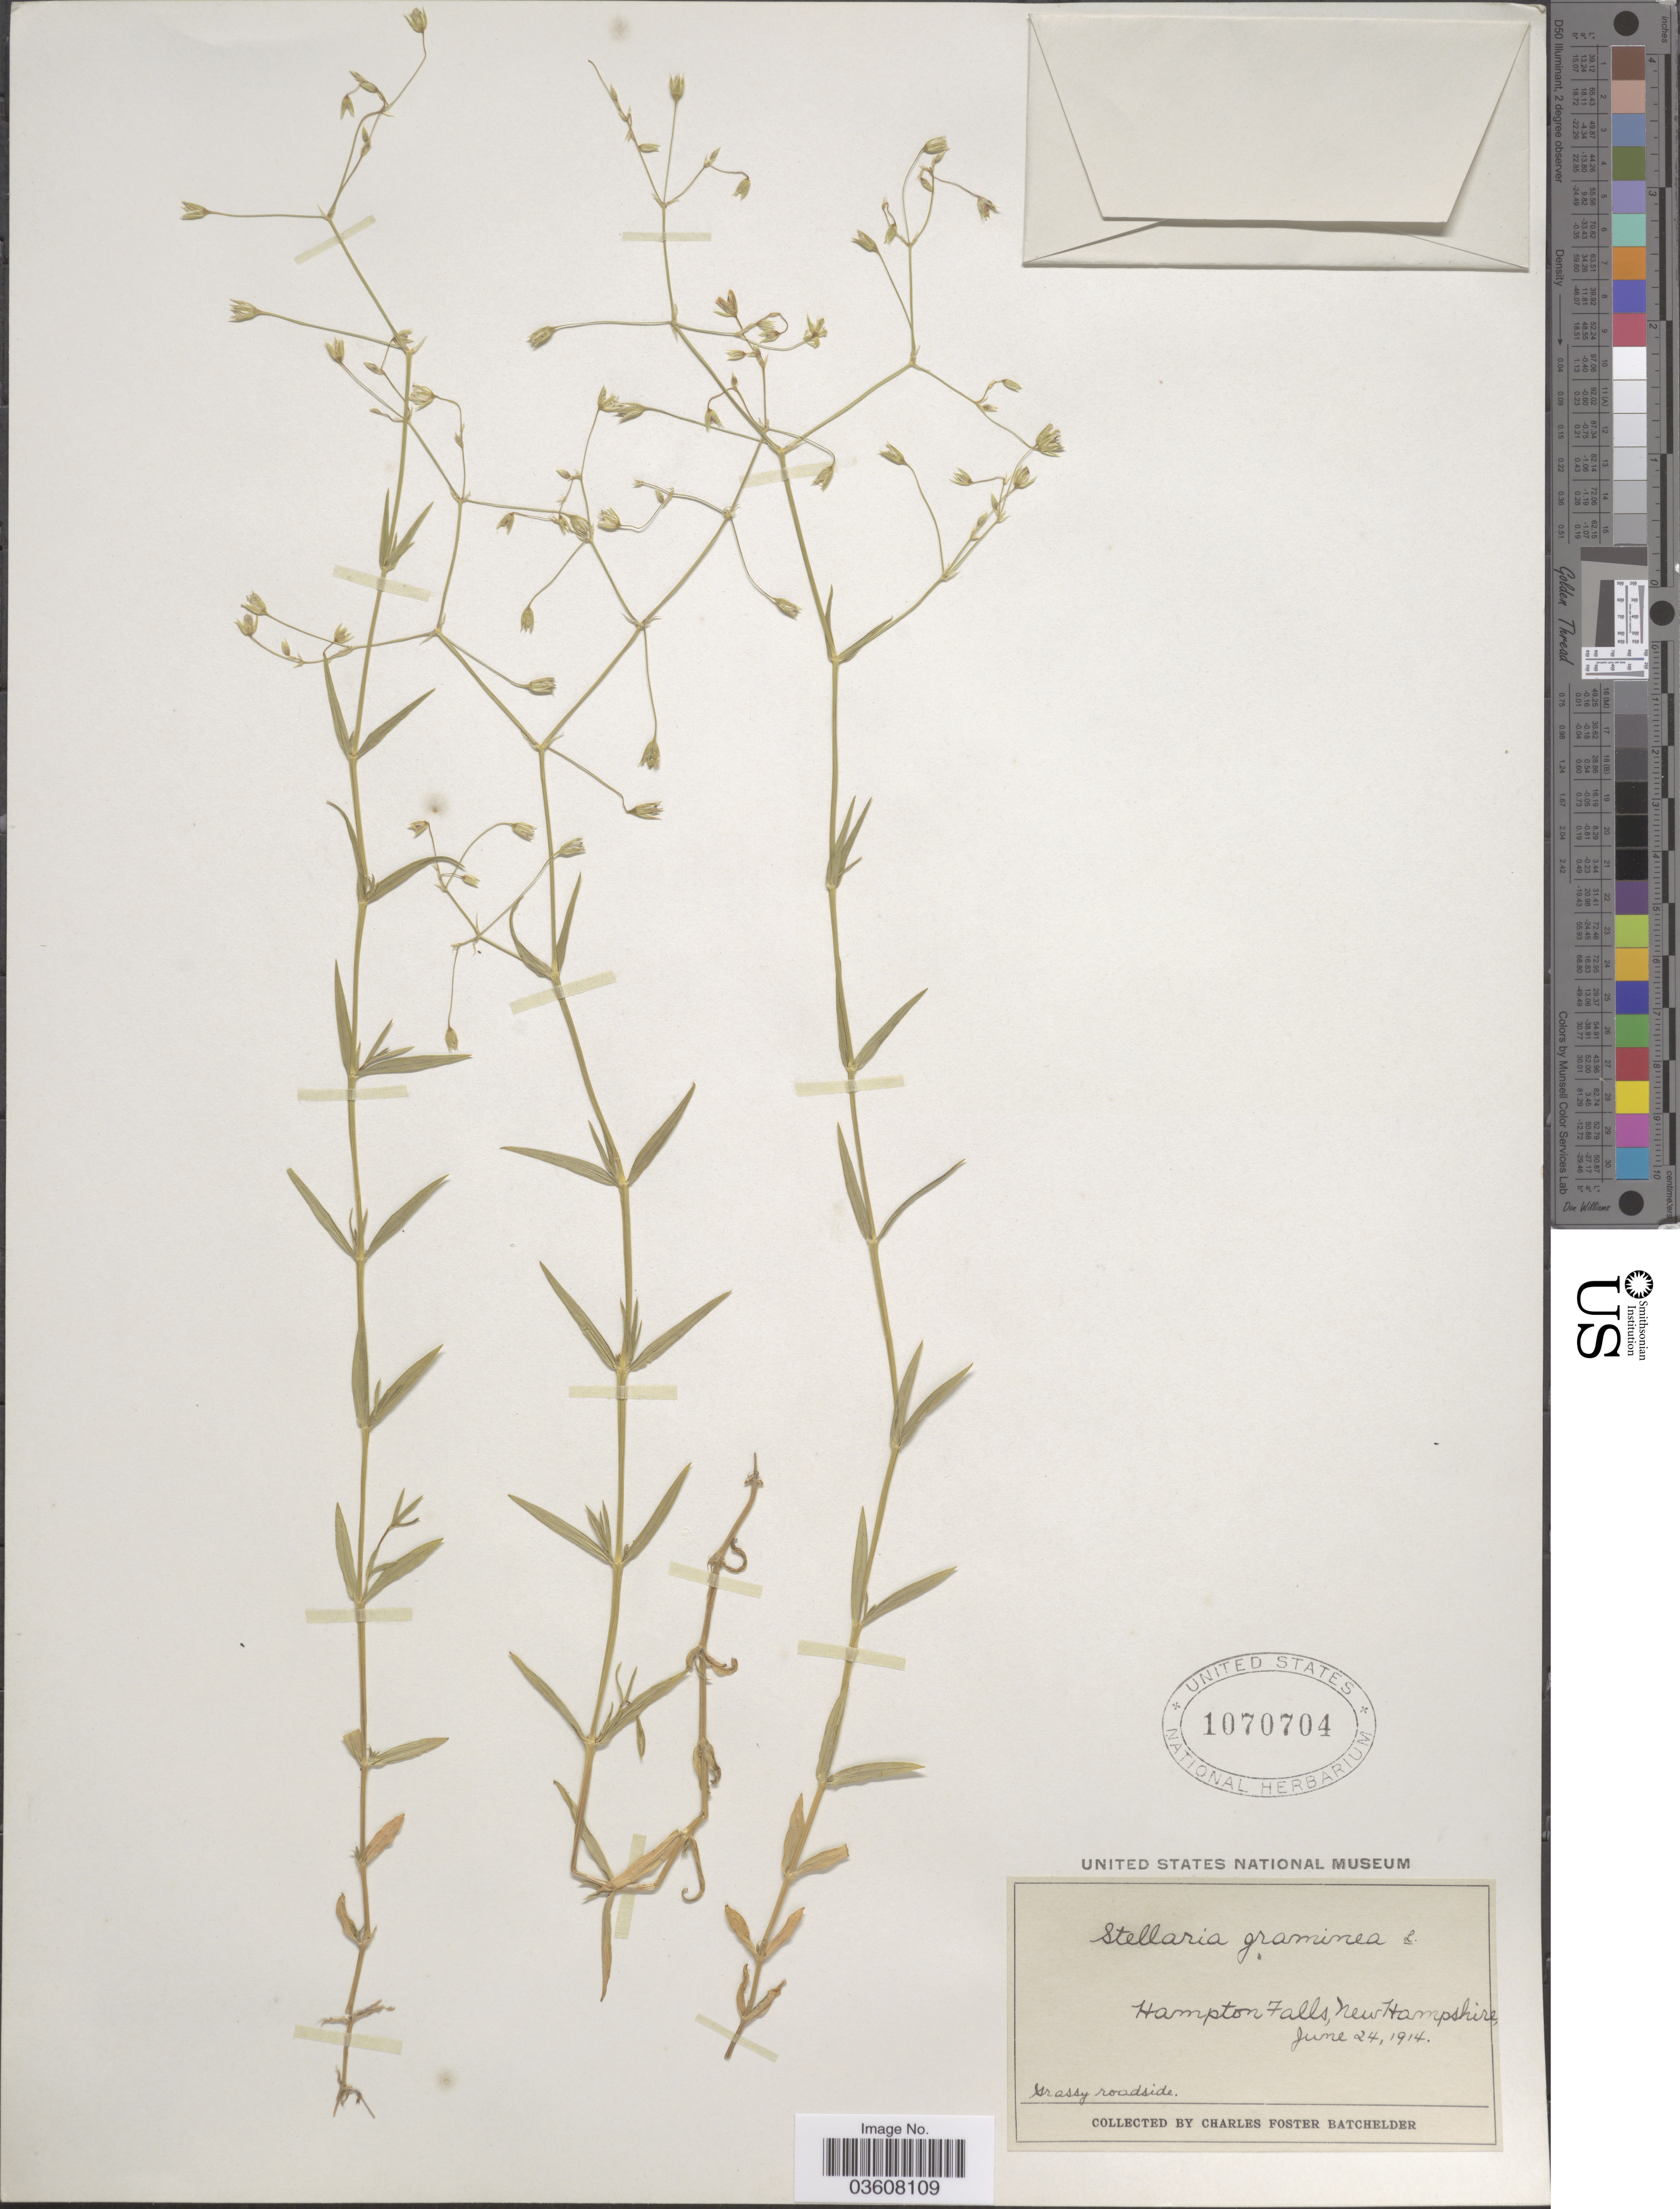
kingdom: Plantae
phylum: Tracheophyta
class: Magnoliopsida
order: Caryophyllales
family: Caryophyllaceae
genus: Stellaria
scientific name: Stellaria graminea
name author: L.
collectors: C. Batchelder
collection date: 1914-06-24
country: United States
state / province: New Hampshire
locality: Hampton Falls.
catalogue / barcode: US 1070704